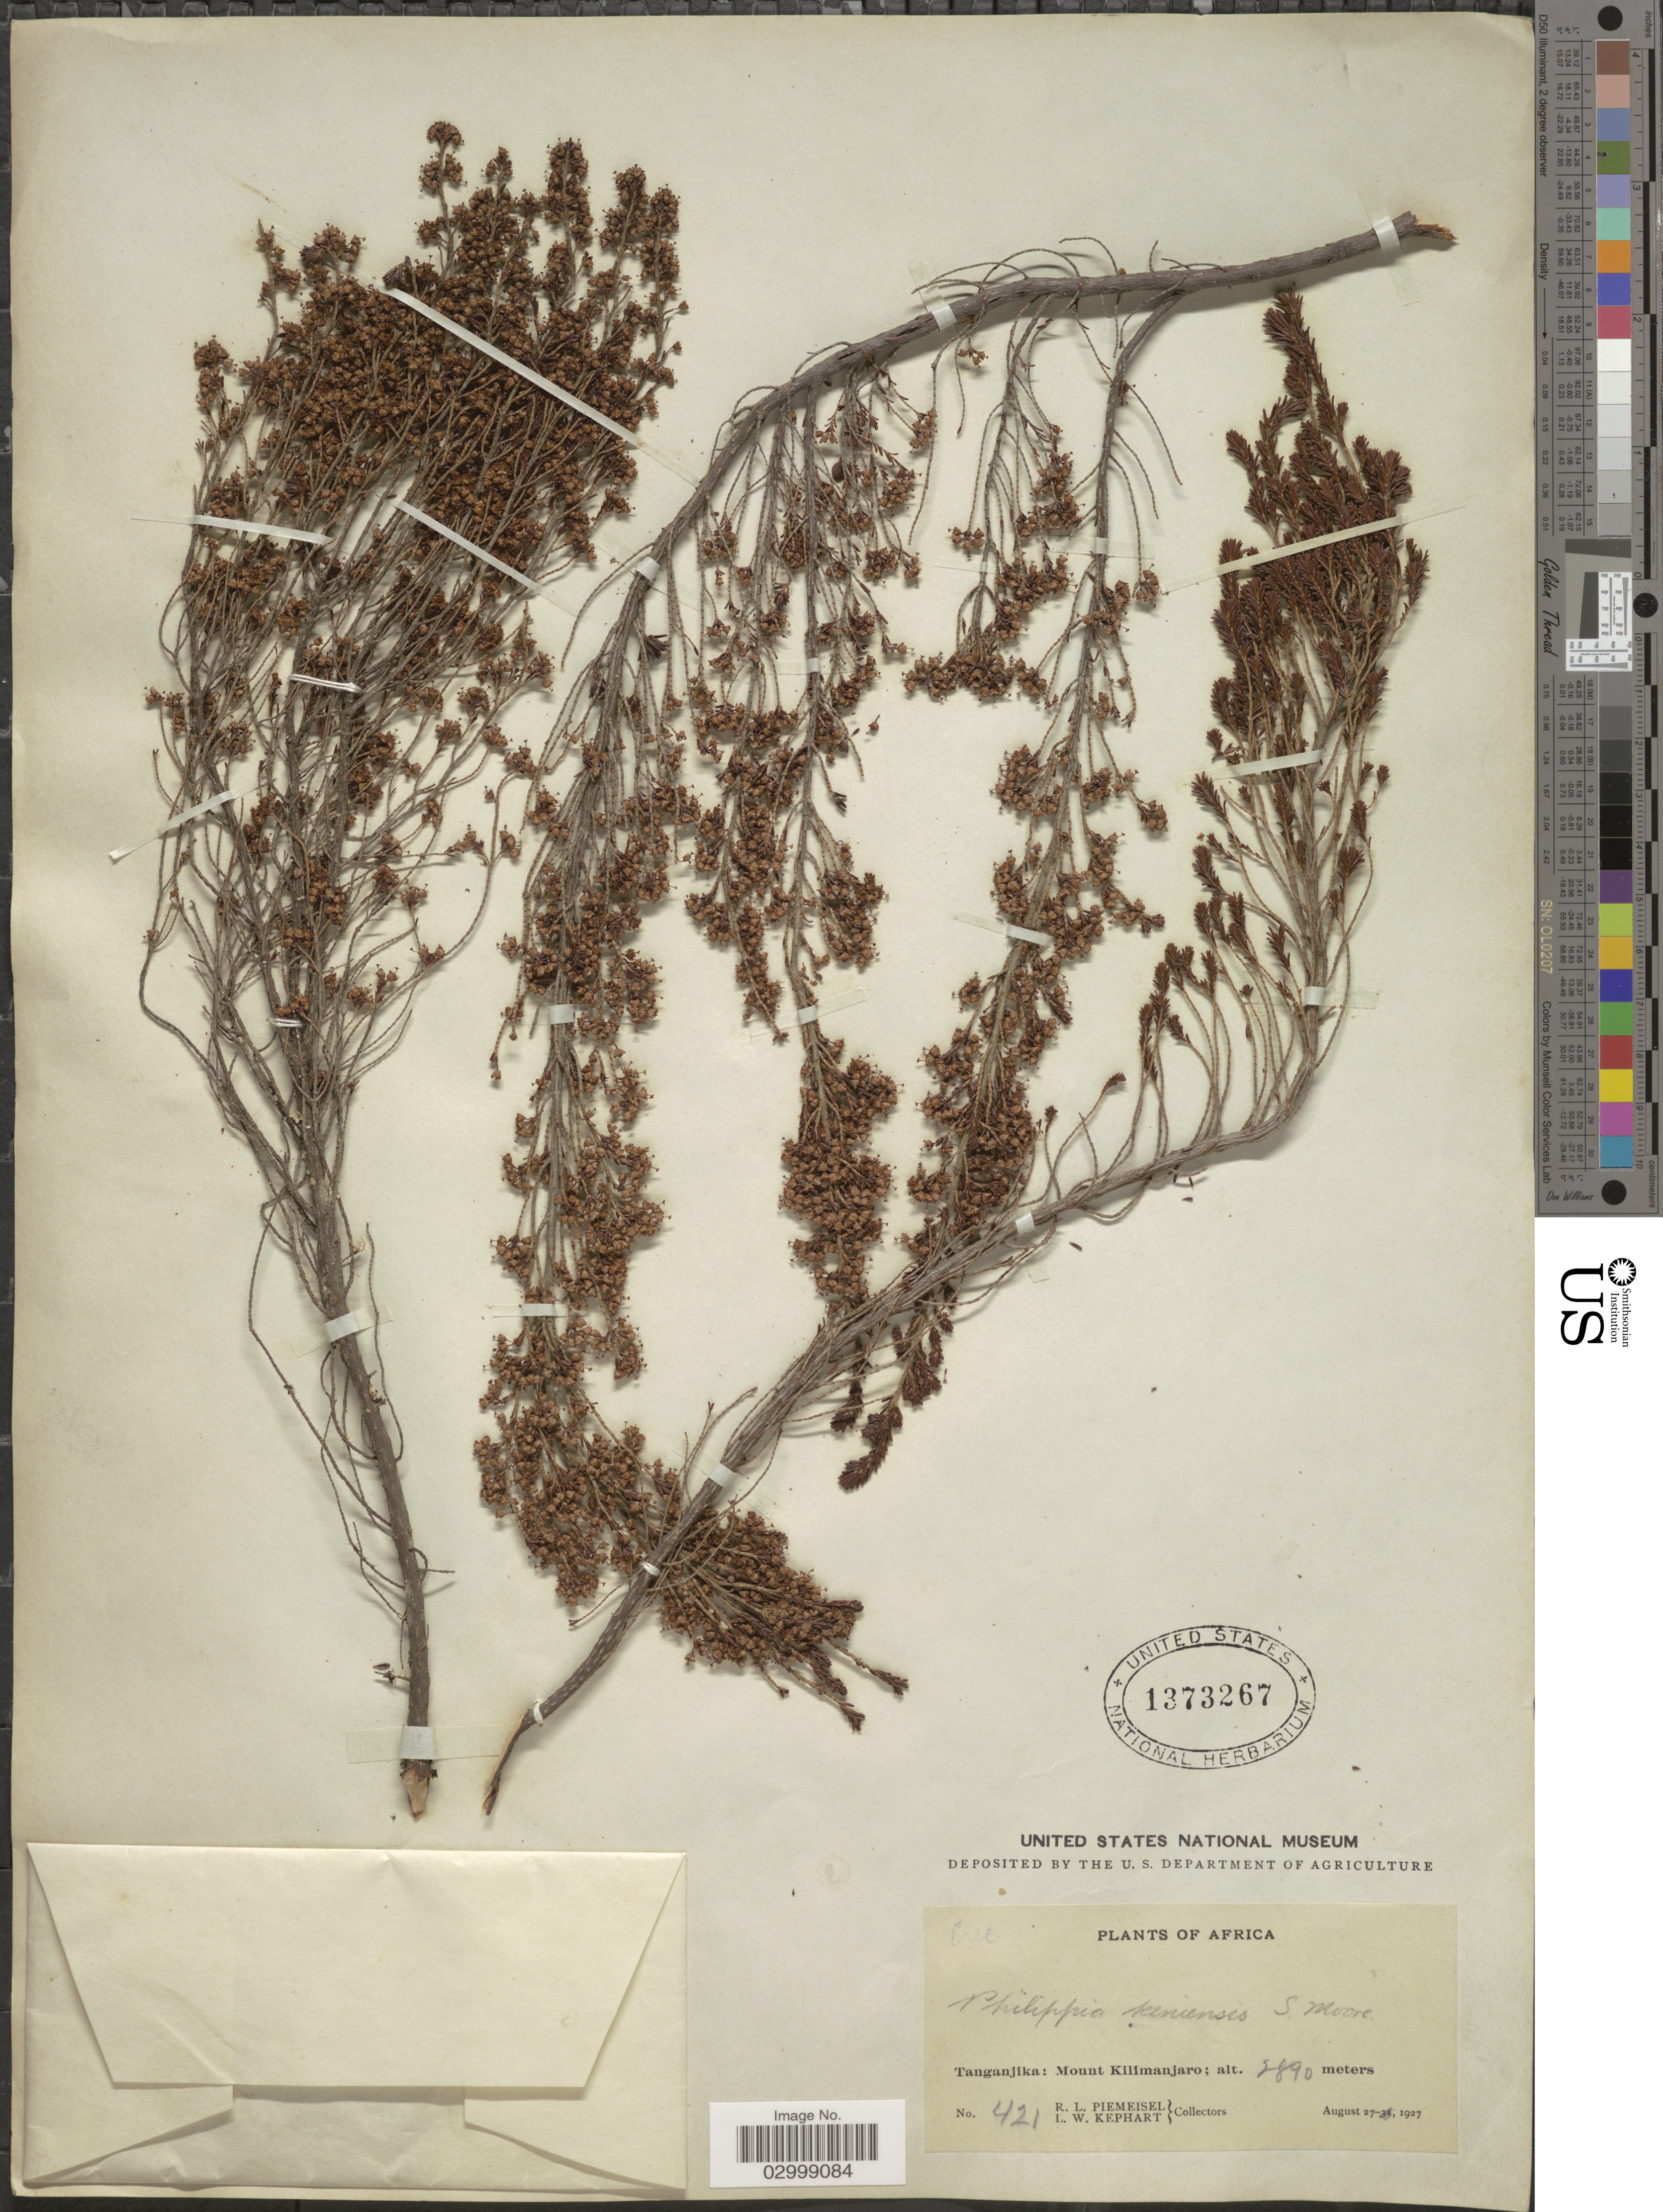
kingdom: Plantae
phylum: Tracheophyta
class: Magnoliopsida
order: Ericales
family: Ericaceae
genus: Philippia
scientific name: Philippia keniensis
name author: S. Moore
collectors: R. L. Piemeisel & L. W. Kephart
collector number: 421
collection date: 1927-08-27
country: Tanzania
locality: Tanganjika: Mount Kilimanjaro.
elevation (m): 2890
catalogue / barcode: US 1373267